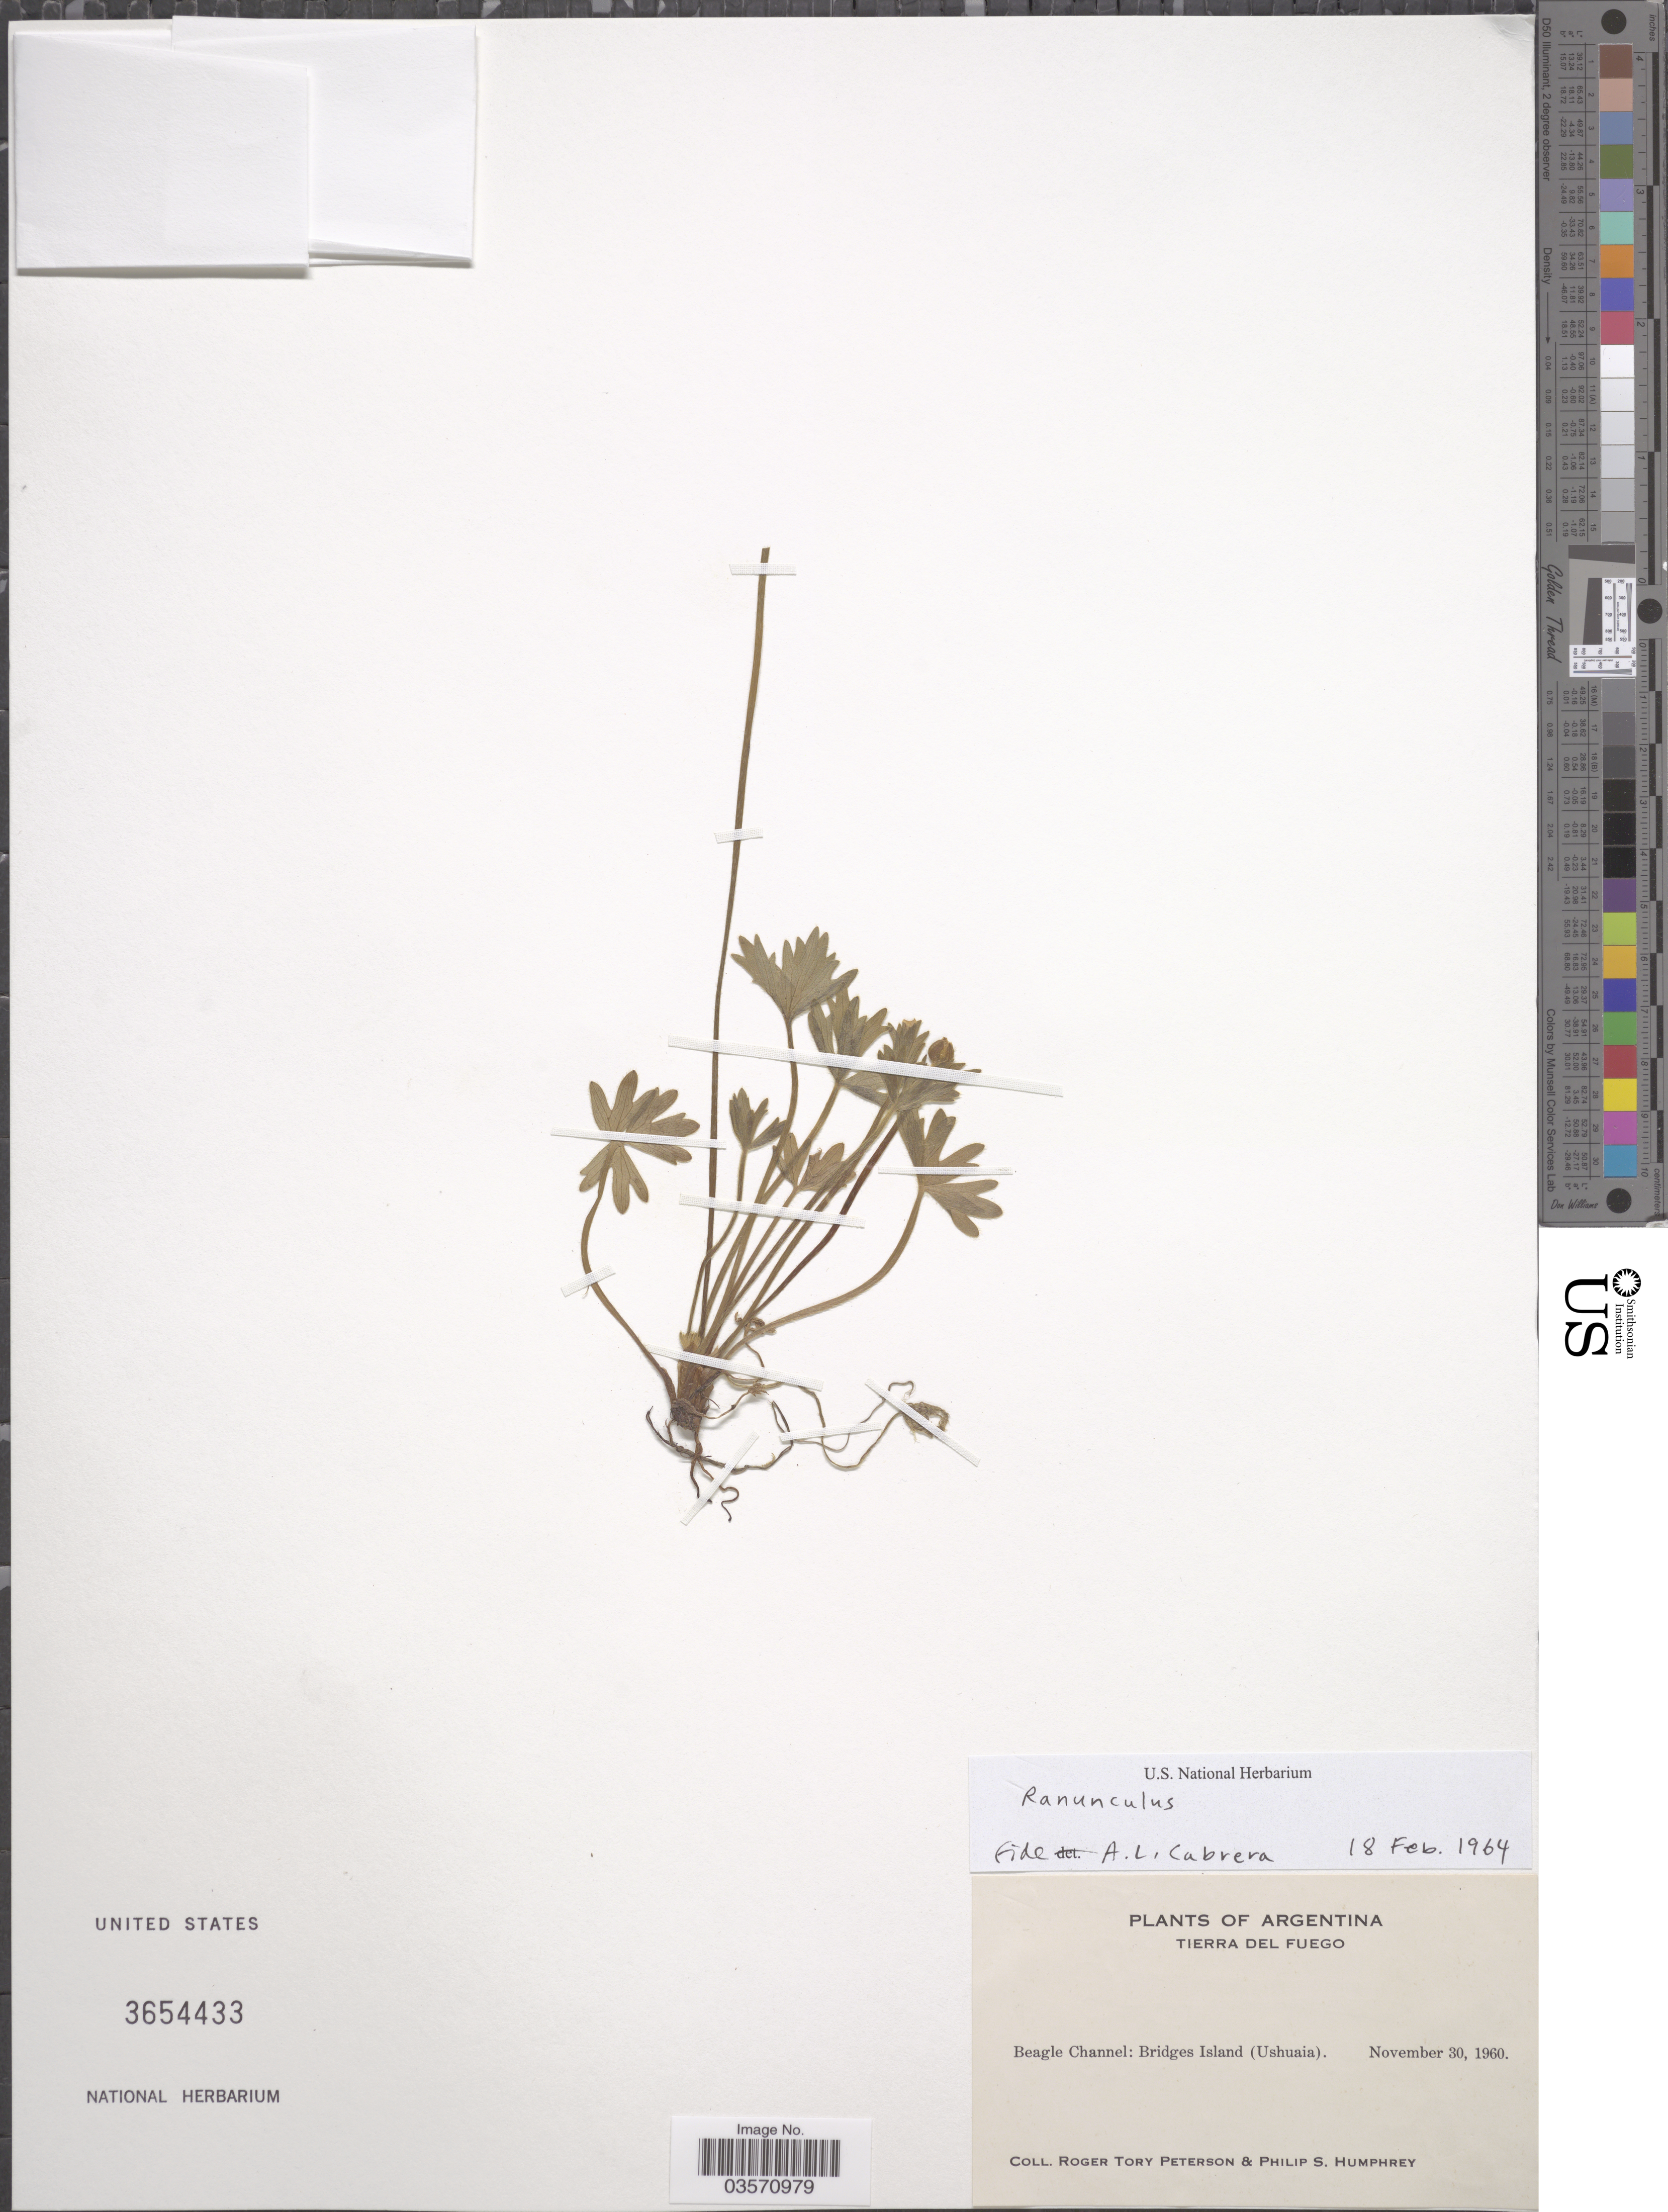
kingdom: Plantae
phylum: Tracheophyta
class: Magnoliopsida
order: Ranunculales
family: Ranunculaceae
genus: Ranunculus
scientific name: Ranunculus sp.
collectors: R. Peterson & P. Humphrey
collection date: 1960-11-30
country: Argentina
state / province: Tierra del Fuego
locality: Beagle Channel: Bridges Island (Ushuaia).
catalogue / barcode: US 3654433